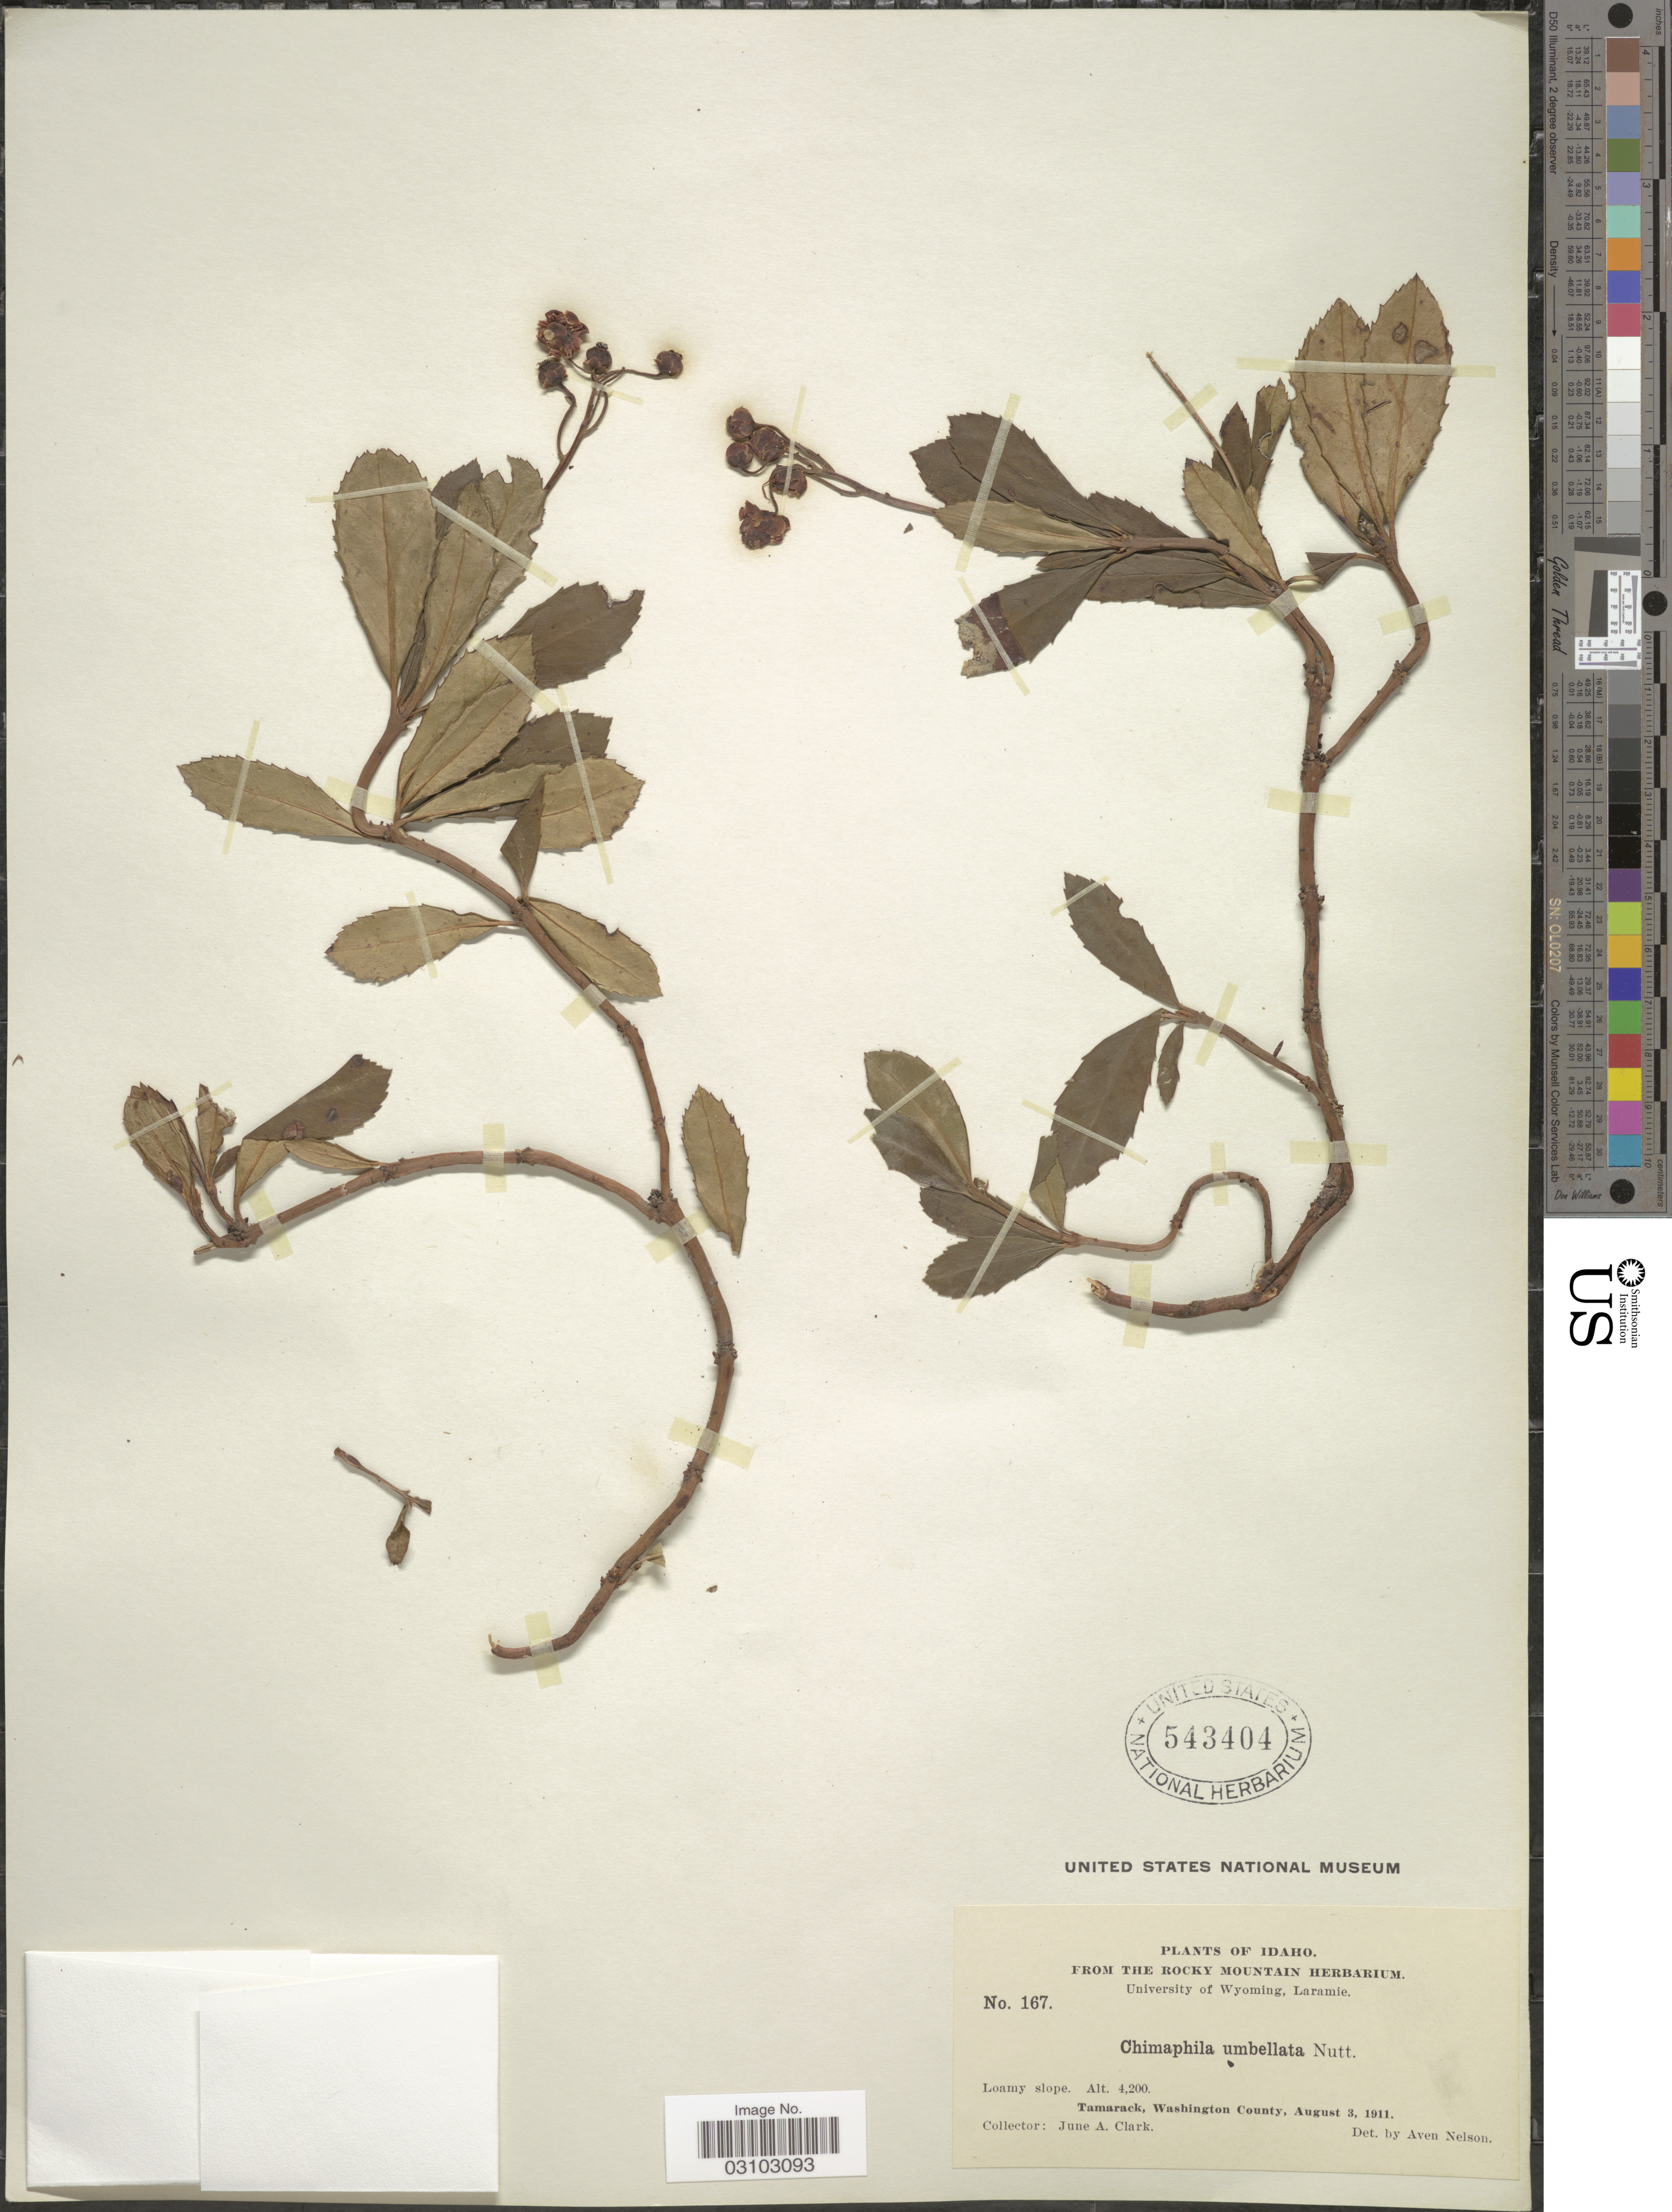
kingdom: Plantae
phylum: Tracheophyta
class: Magnoliopsida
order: Ericales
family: Ericaceae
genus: Chimaphila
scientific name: Chimaphila umbellata var. occidentalis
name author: (Rydb.) S.F. Blake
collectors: J. A. Clark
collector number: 167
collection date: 1911-08-03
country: United States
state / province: Idaho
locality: Tamarack, Washington County.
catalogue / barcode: US 543404